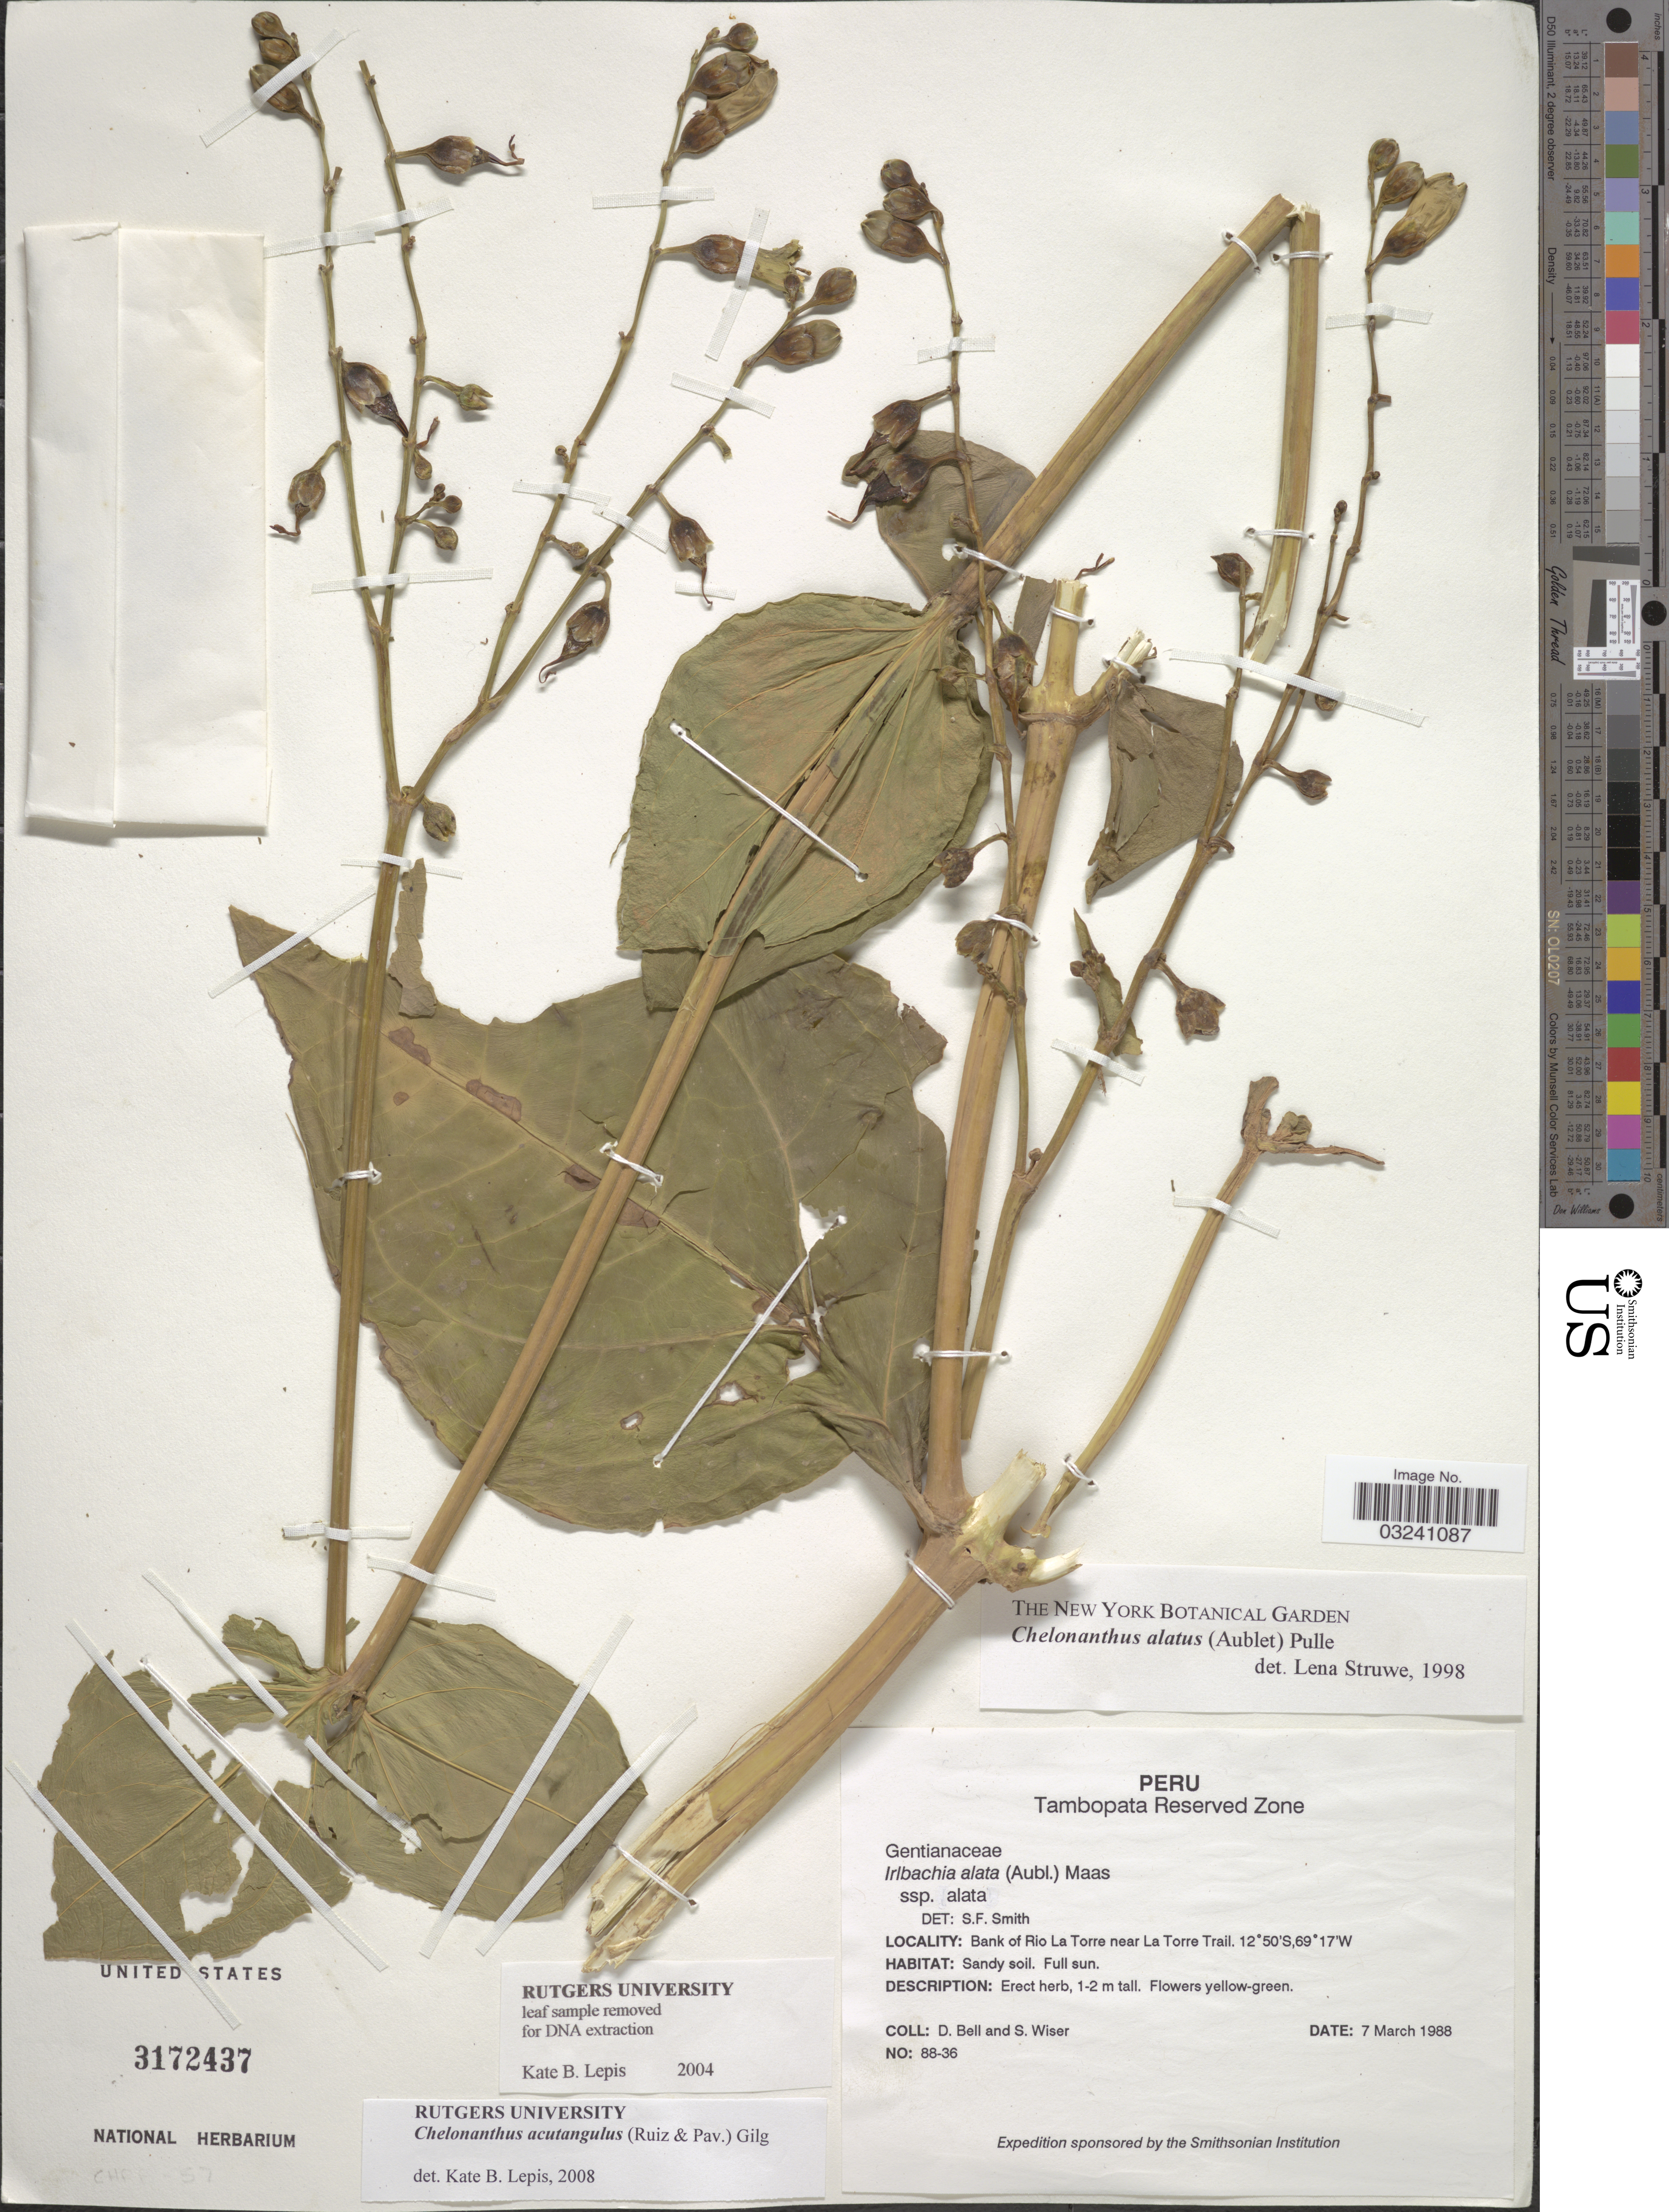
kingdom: Plantae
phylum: Tracheophyta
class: Magnoliopsida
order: Gentianales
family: Gentianaceae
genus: Chelonanthus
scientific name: Chelonanthus acutangulus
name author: (Ruiz & Pav.) Gilg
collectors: D. A. Bell & S. Wiser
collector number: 88-36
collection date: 1988-03-07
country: Peru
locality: Tambopata Reserved Zone. Bank of Rio La Torre near La Torre Trail.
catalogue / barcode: US 3172437